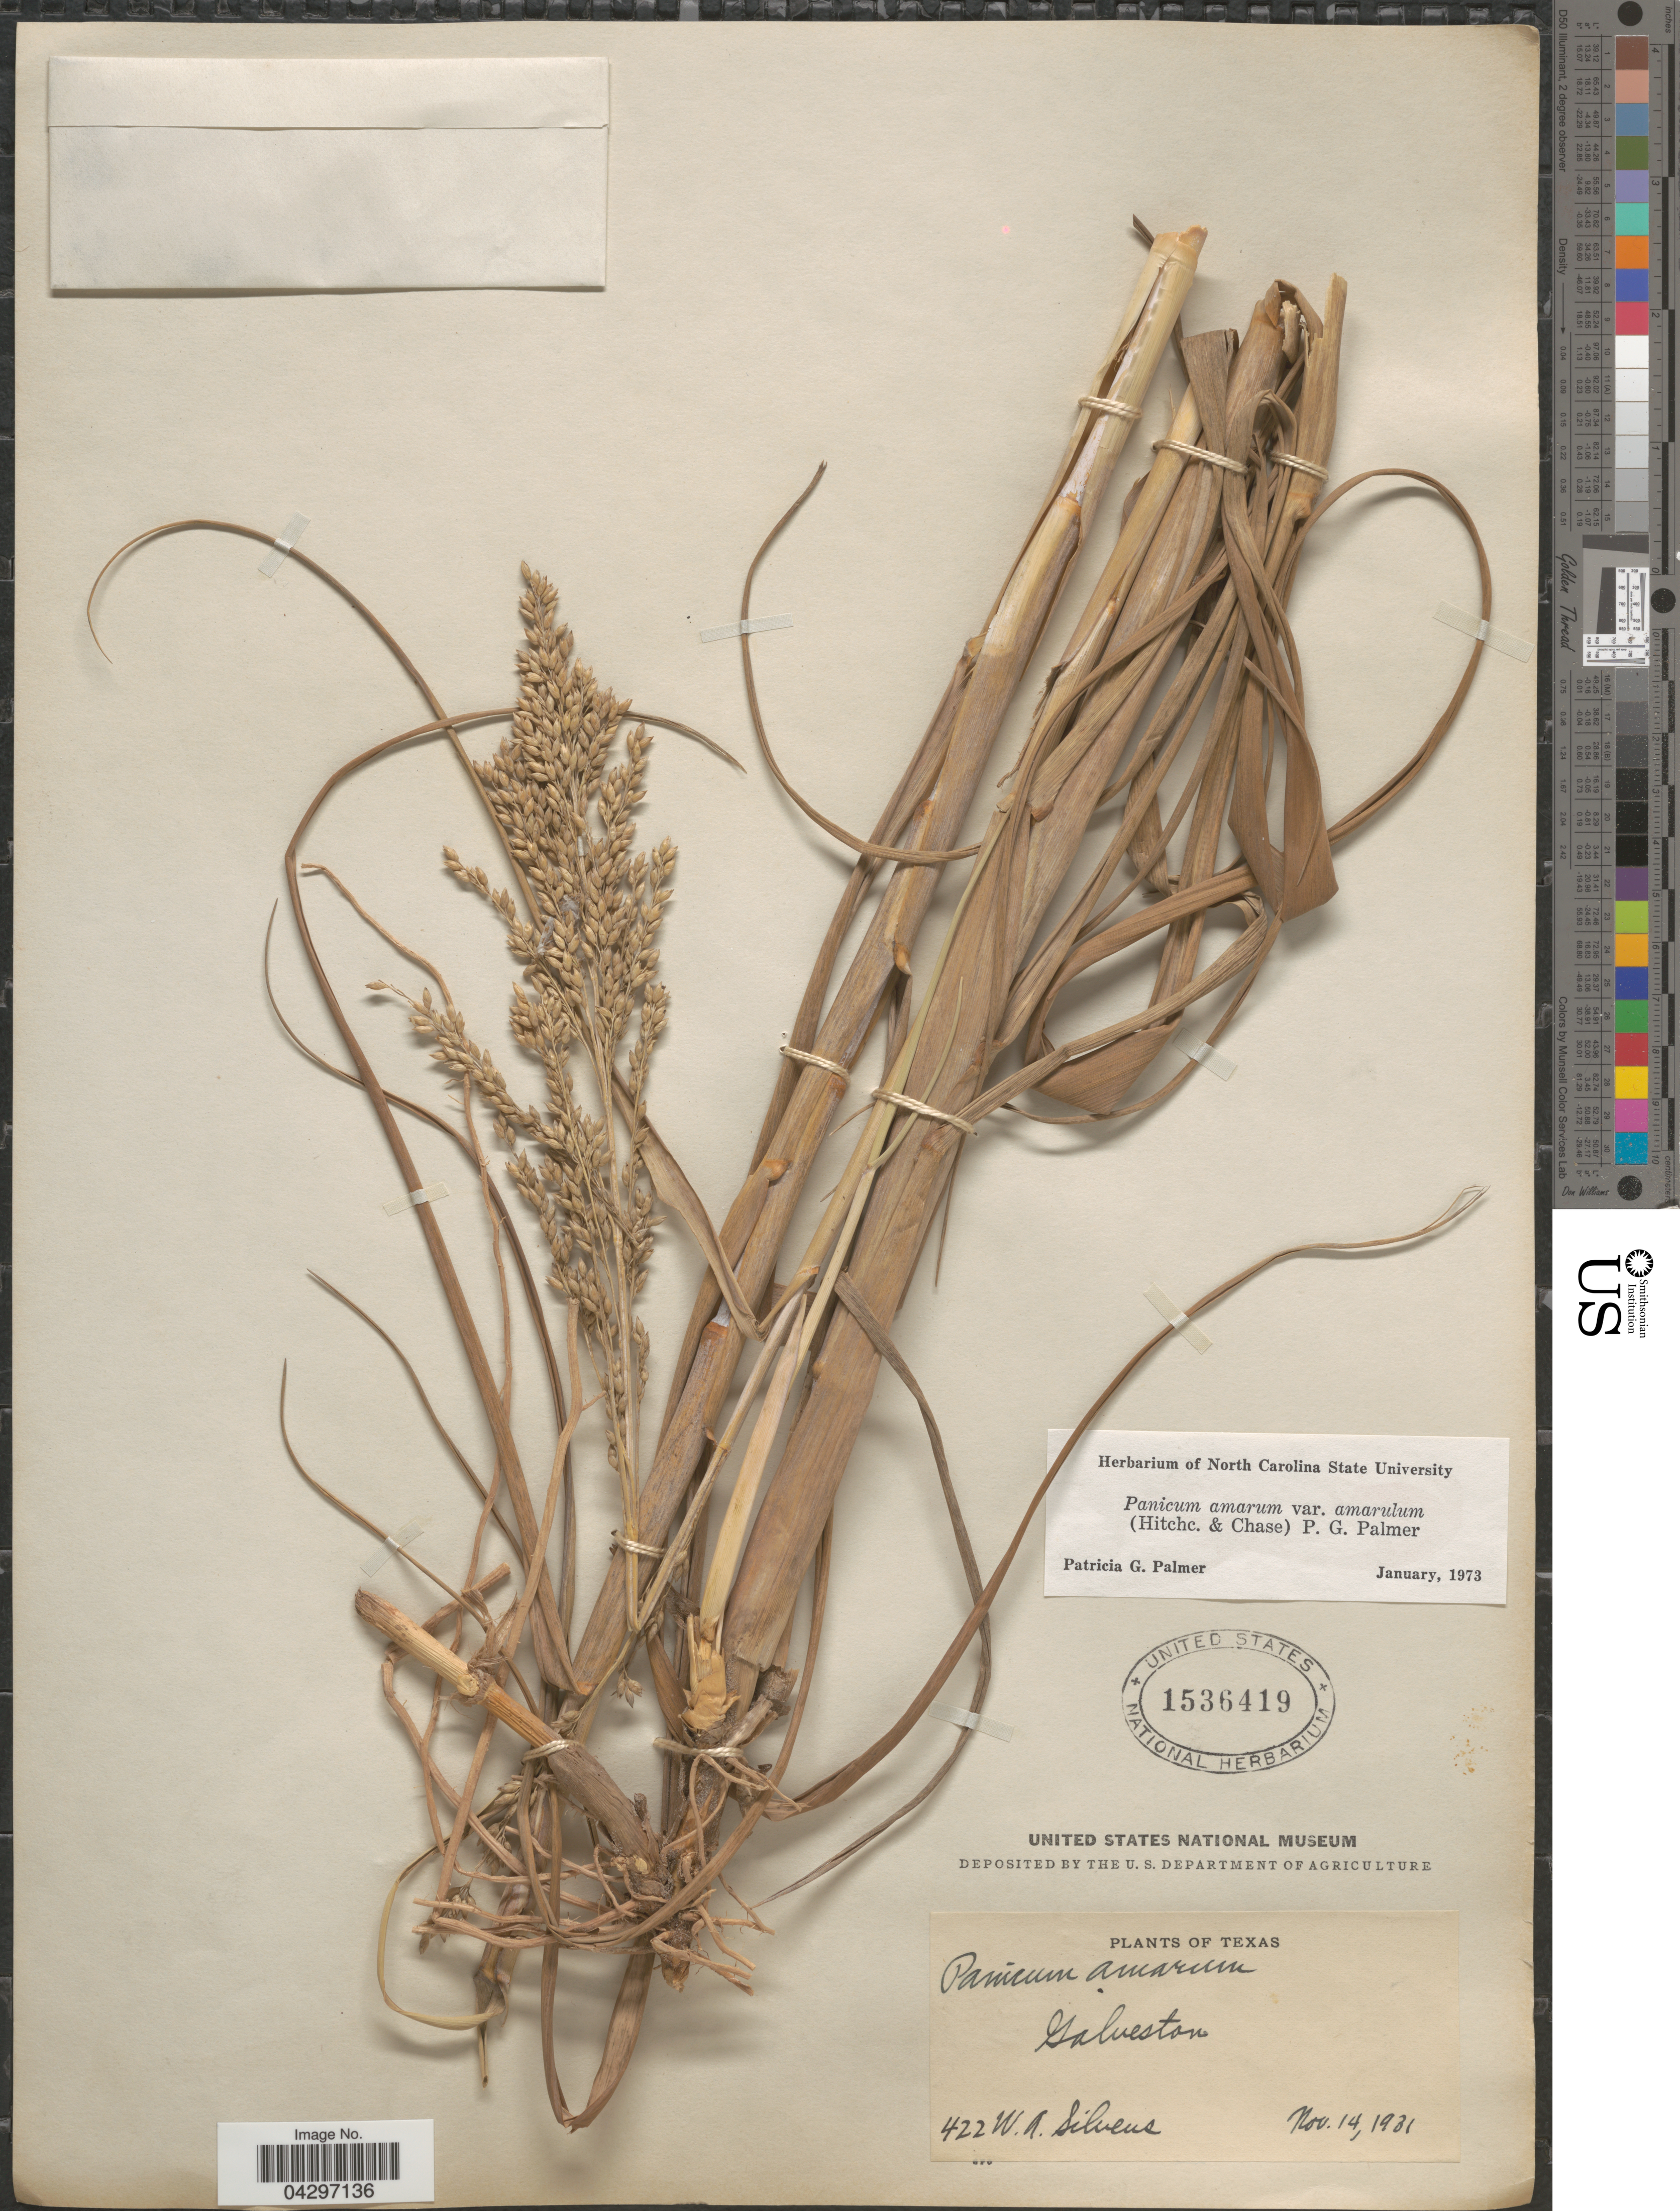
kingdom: Plantae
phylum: Tracheophyta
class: Liliopsida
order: Poales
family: Poaceae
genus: Panicum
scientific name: Panicum amarum var. amarulum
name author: (Hitchc. & Chase) Freckmann & Lelong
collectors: W. Silveus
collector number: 422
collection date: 1931-11-14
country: United States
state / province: Texas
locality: Galveston.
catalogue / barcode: US 1536419